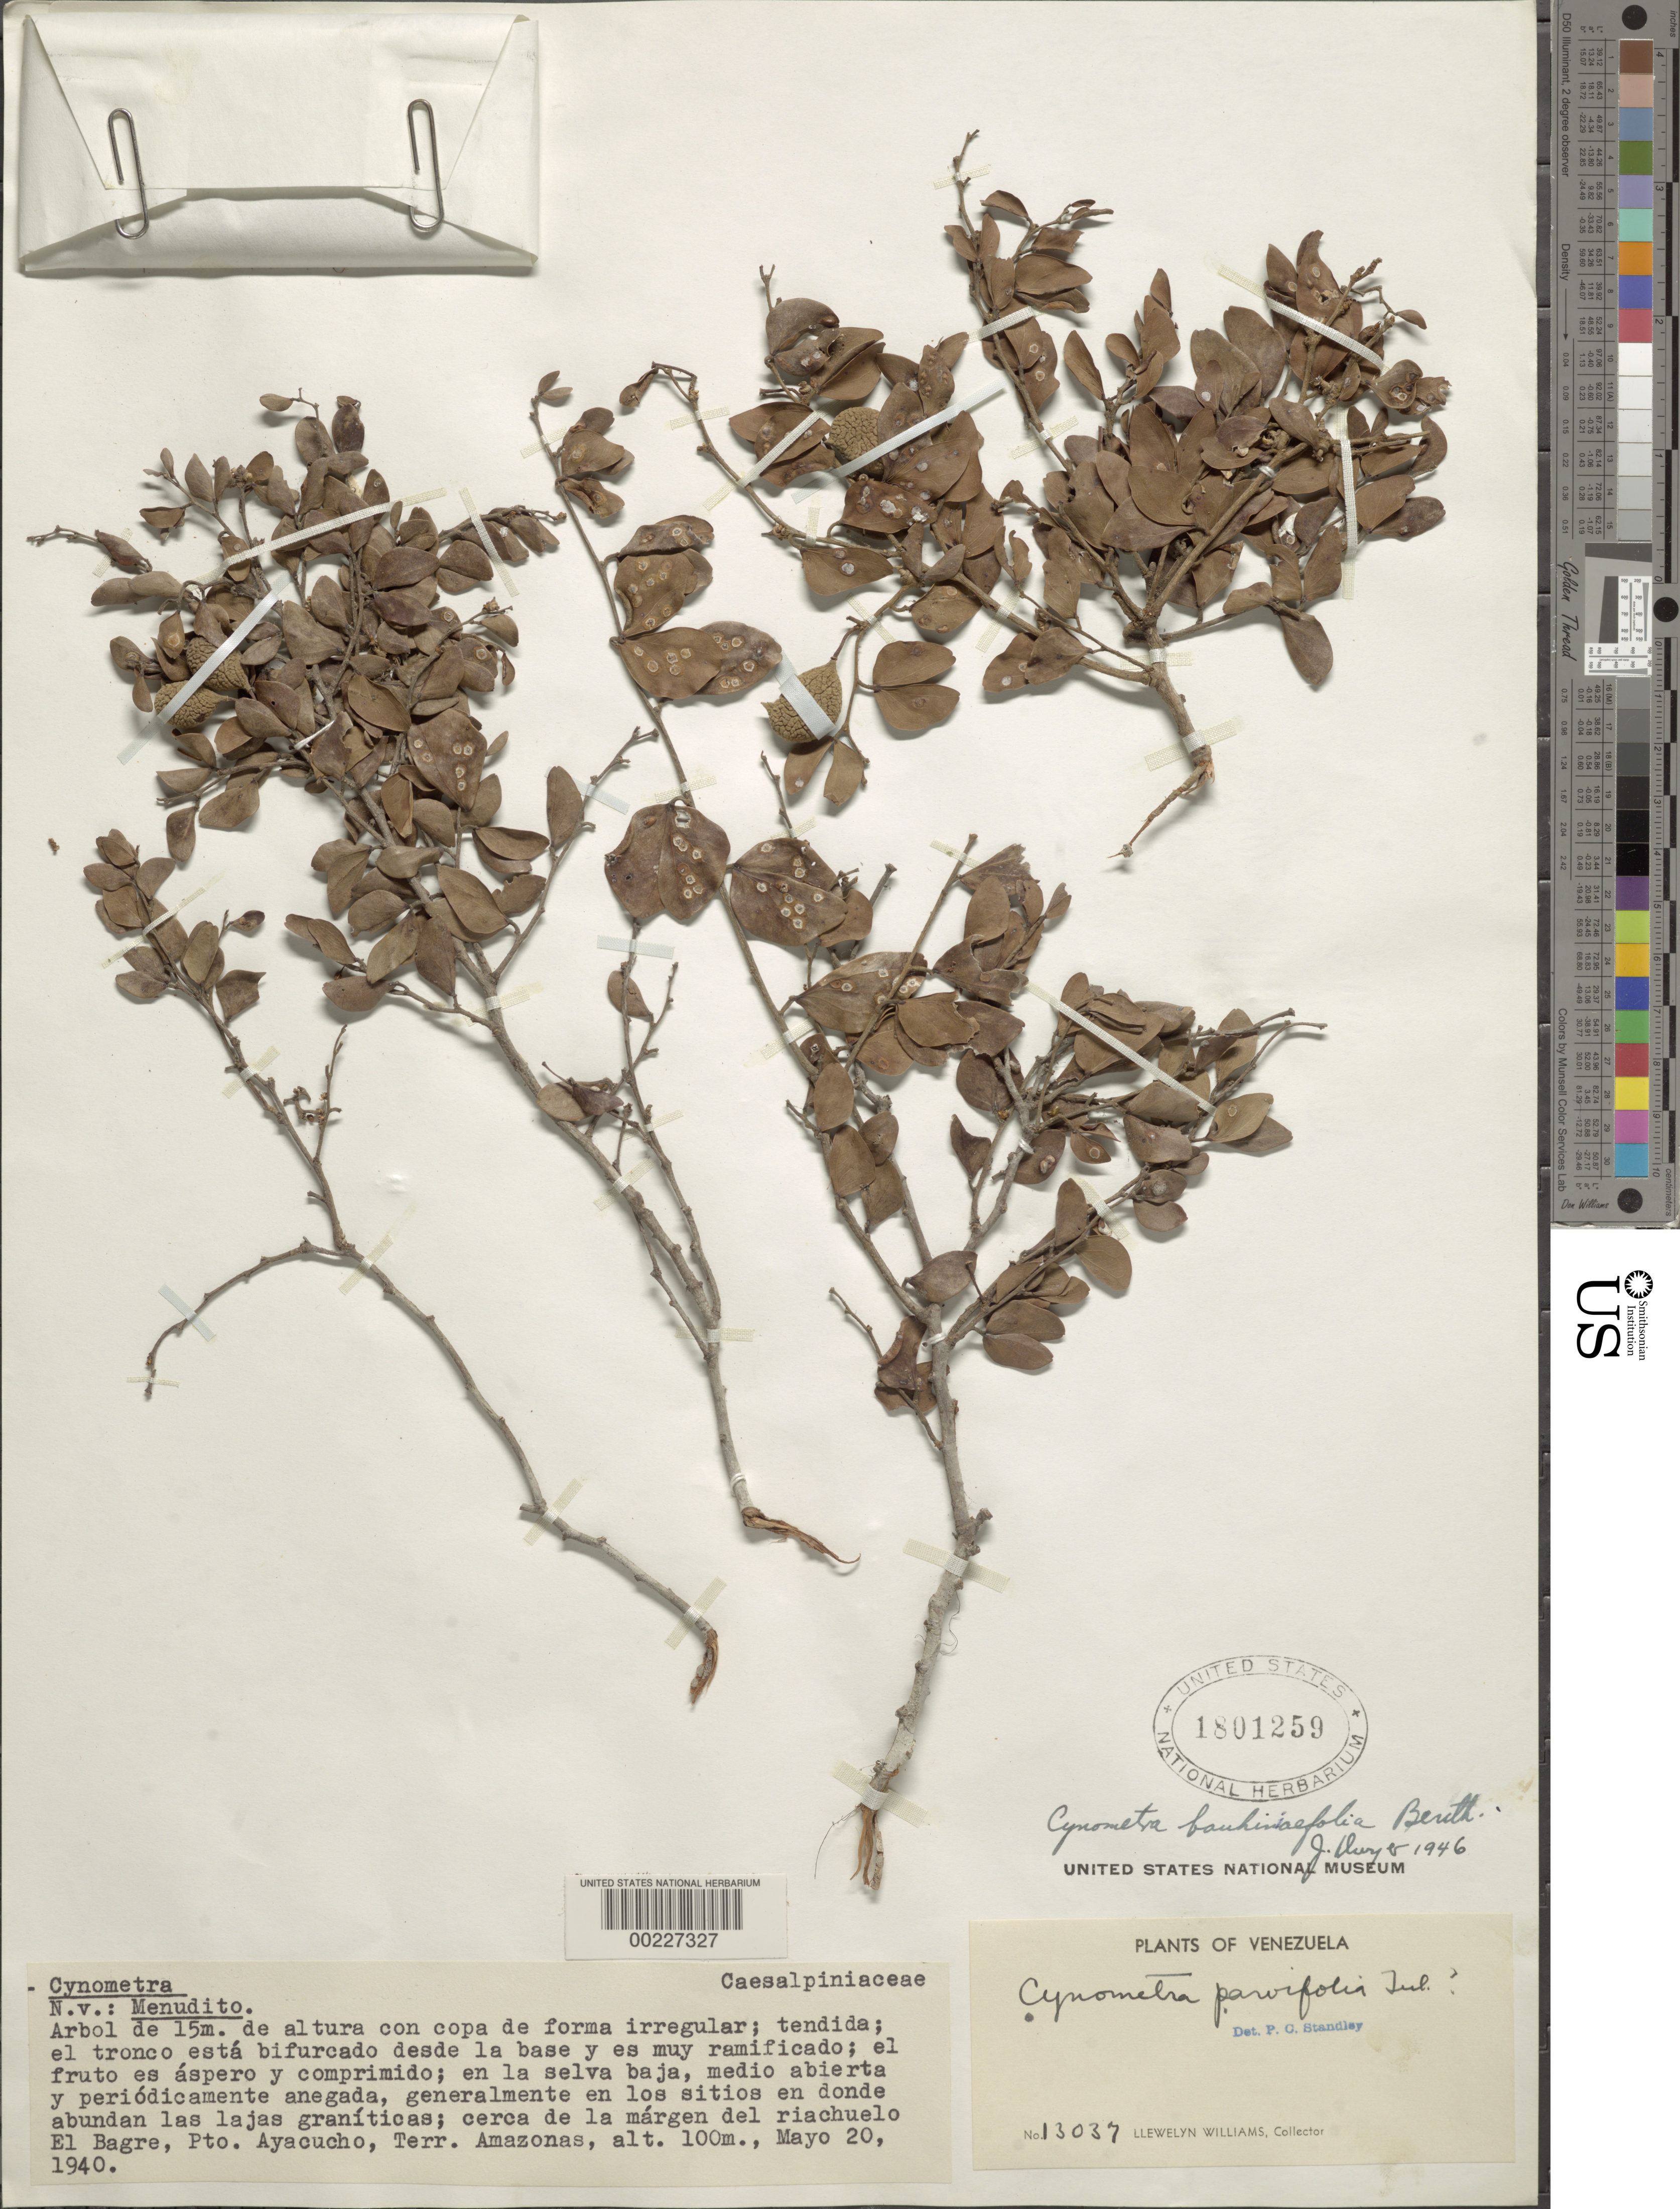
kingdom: Plantae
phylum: Tracheophyta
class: Magnoliopsida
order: Fabales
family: Fabaceae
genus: Cynometra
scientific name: Cynometra bauhiniifolia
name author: Benth.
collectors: Ll. Williams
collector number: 13037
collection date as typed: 20 May 1940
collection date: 1940-05-20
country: Venezuela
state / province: Amazonas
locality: Around the edge of the brook el bagre, pto. ayacucho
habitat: Forest slope, middle open with periodic flooding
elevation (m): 100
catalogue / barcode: US 1801259